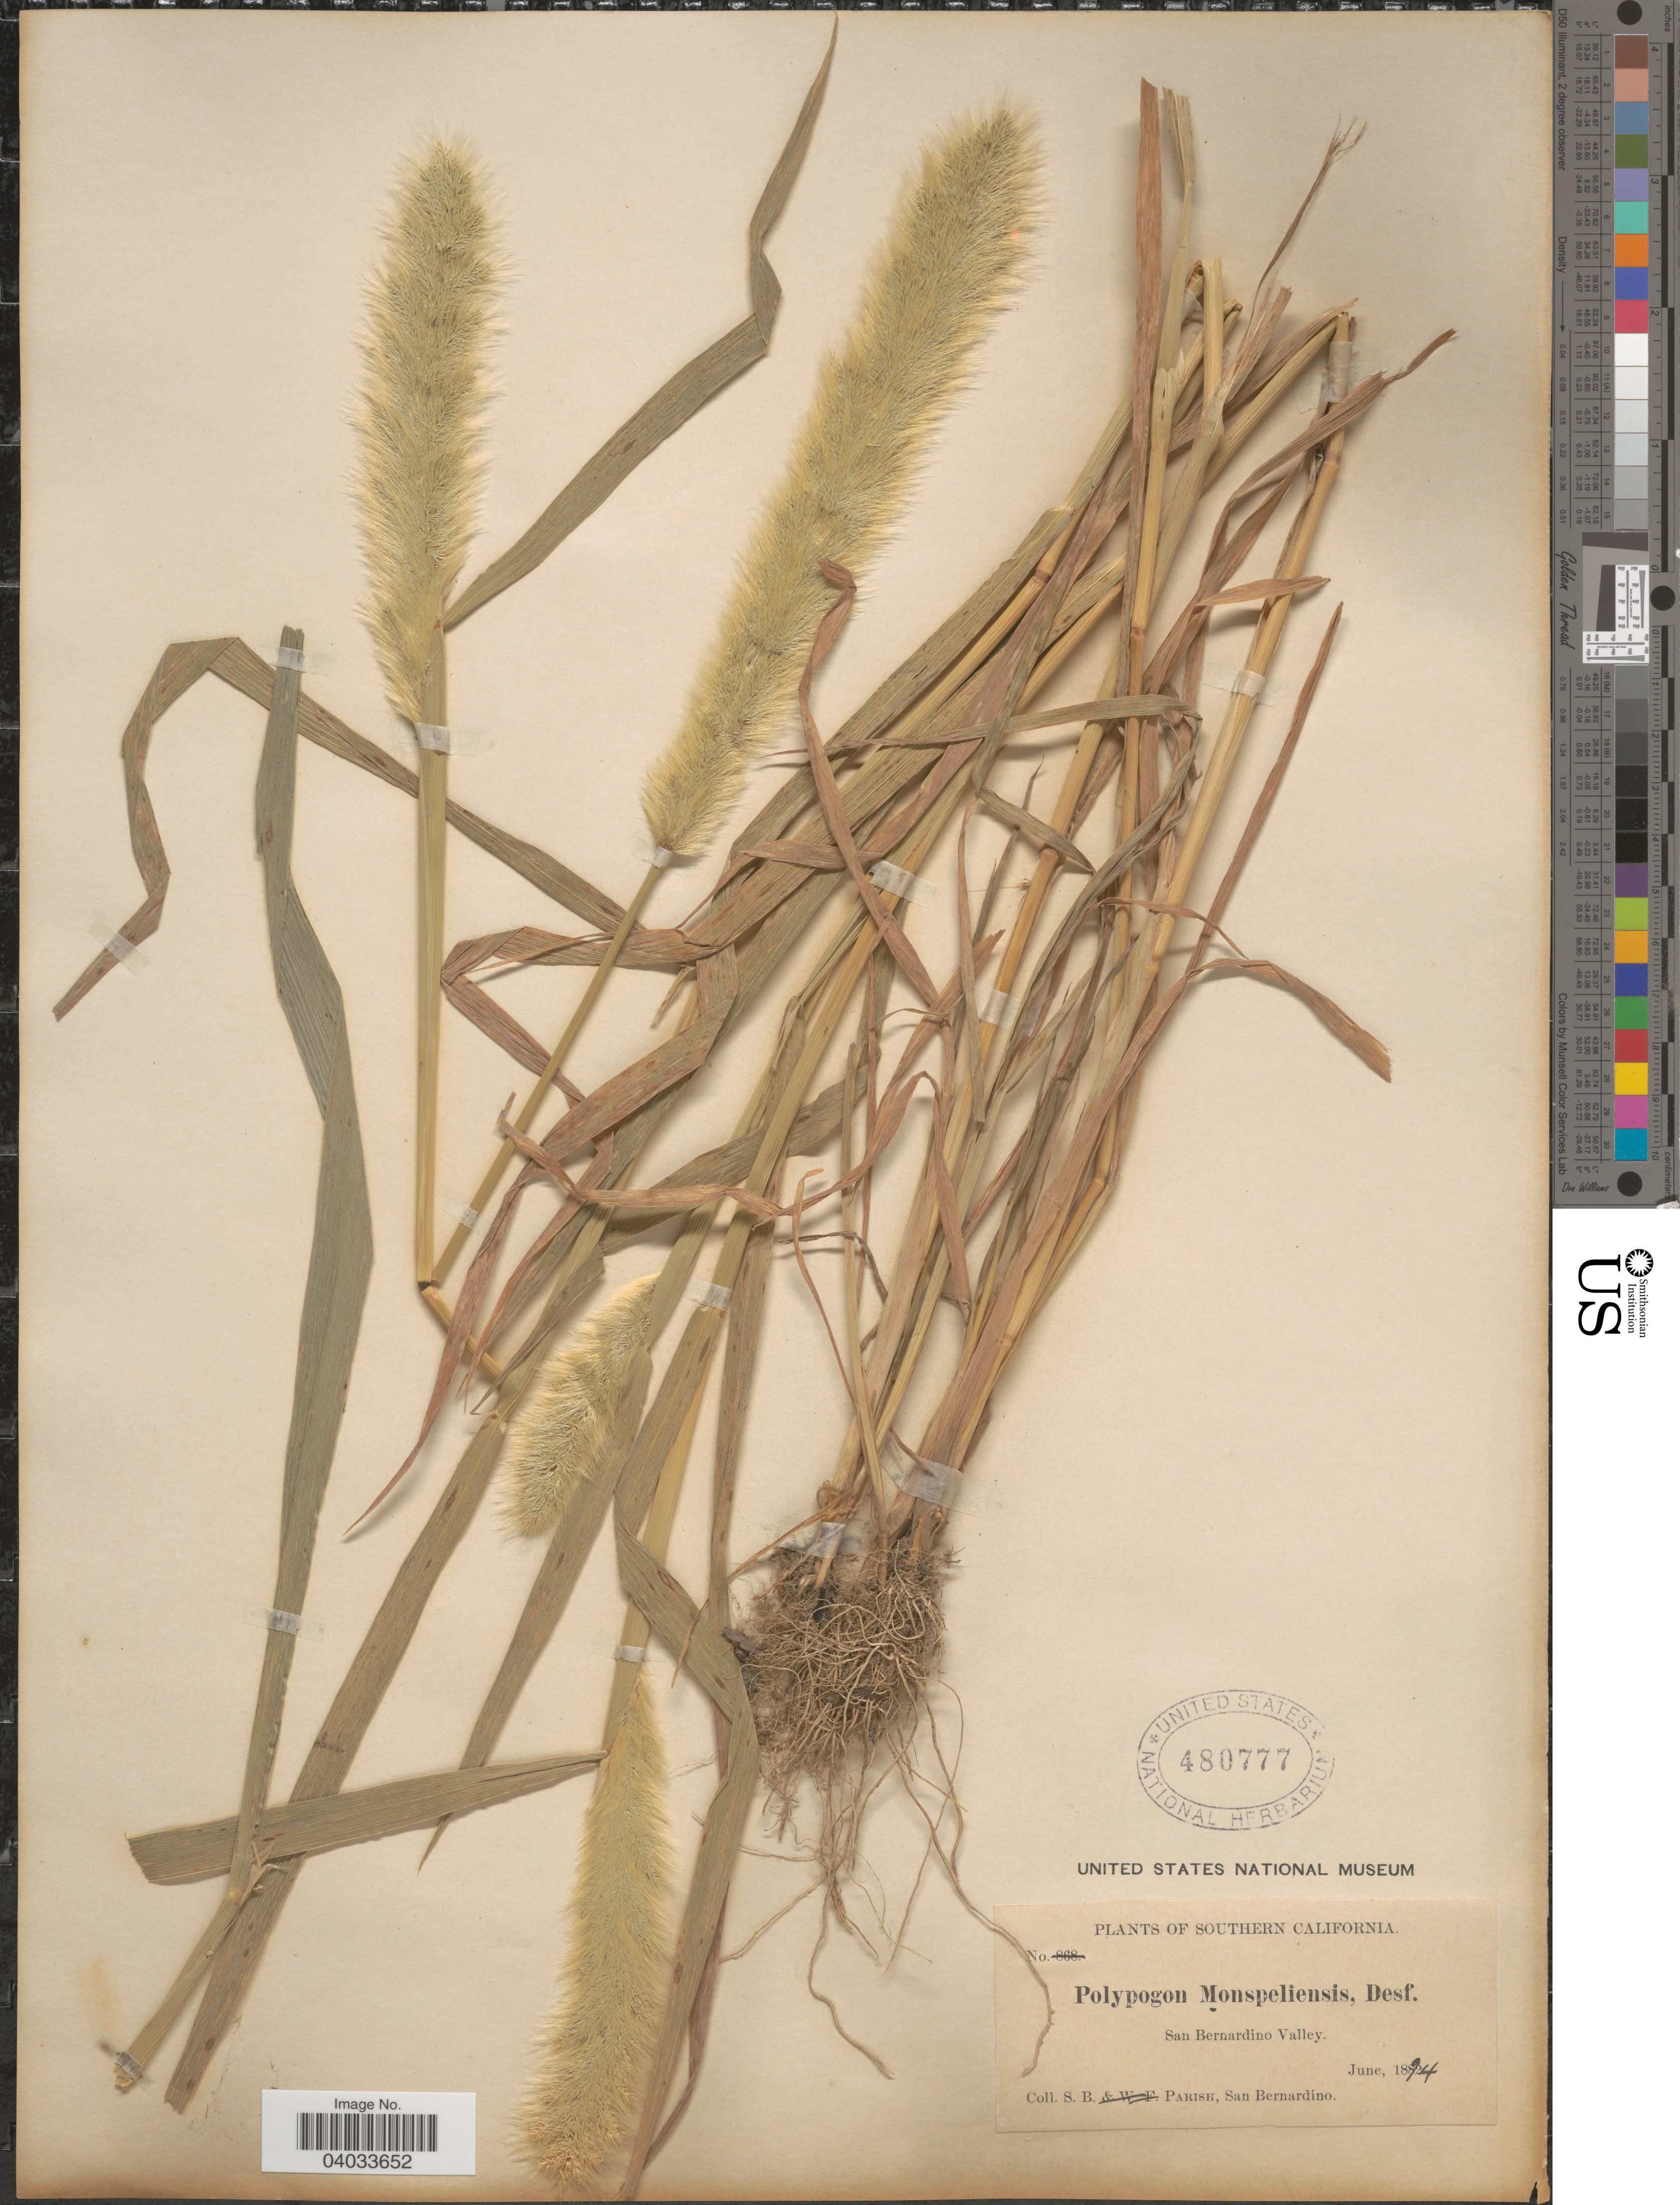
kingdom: Plantae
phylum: Tracheophyta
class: Liliopsida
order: Poales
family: Poaceae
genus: Polypogon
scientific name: Polypogon monspeliensis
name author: (L.) Desf.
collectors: S. B. Parish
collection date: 1874-06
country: United States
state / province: California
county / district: San Bernardino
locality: Southern California. San Bernardino Valley.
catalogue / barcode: US 480777